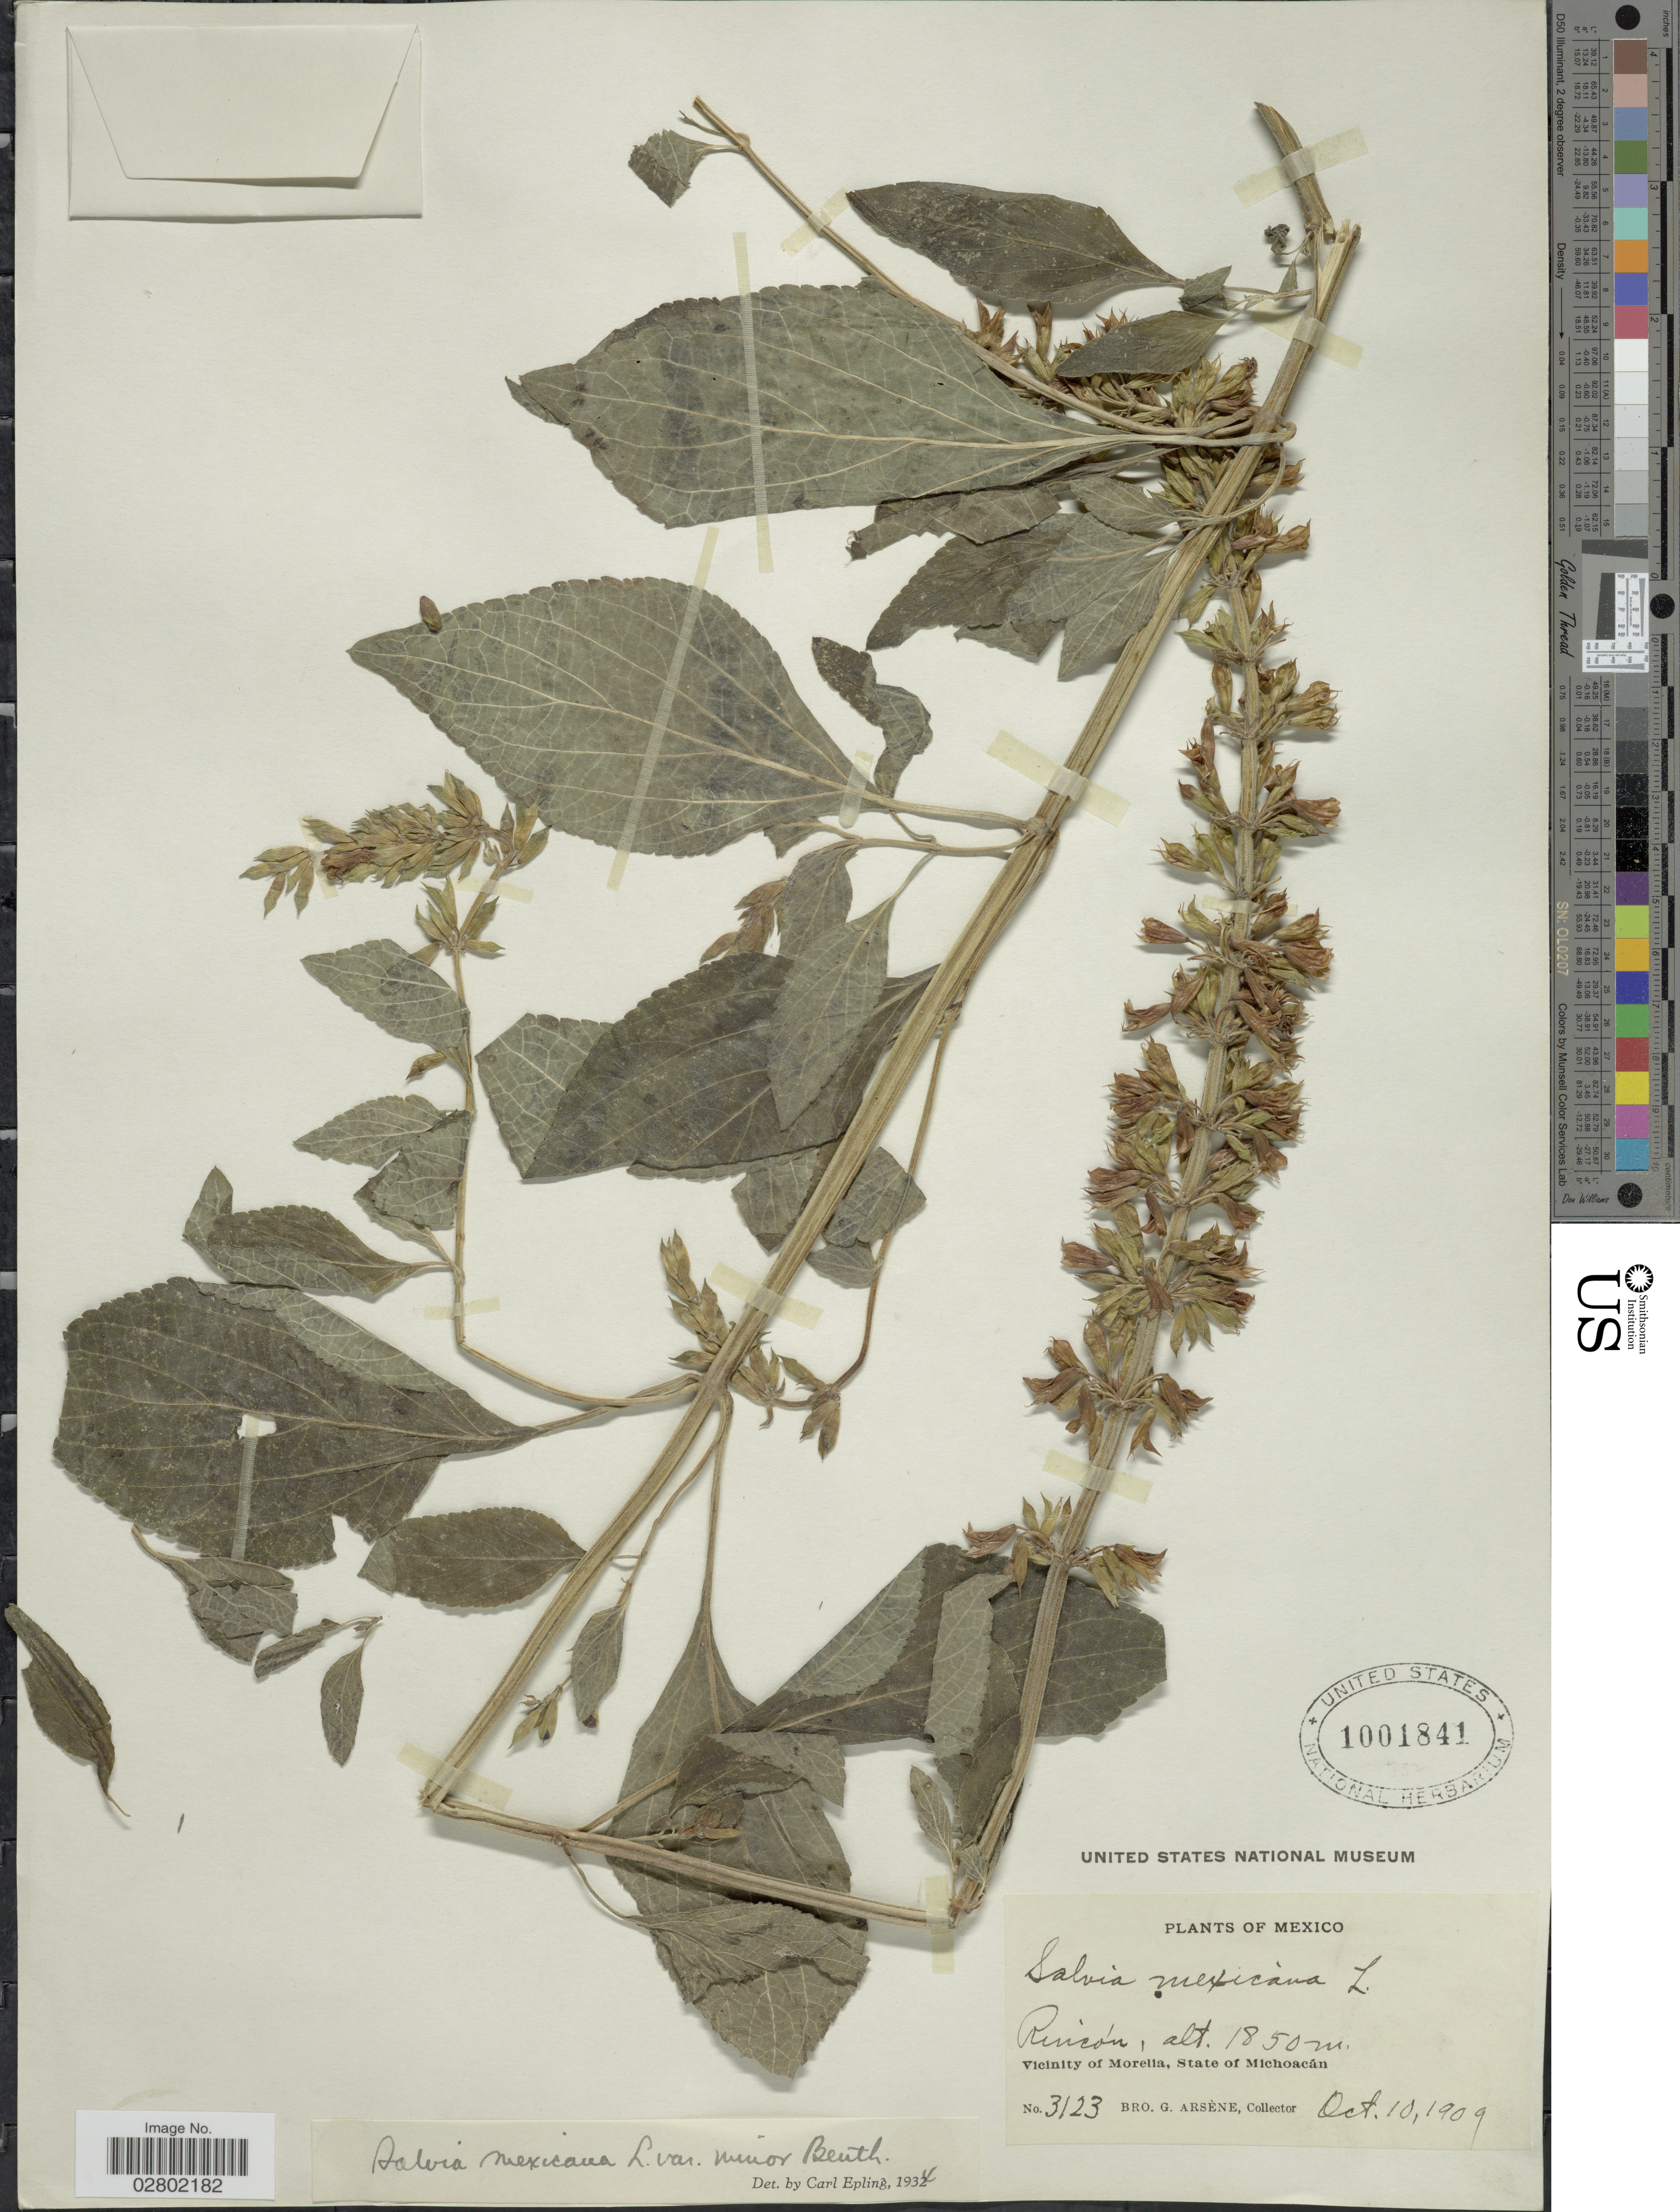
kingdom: Plantae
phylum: Tracheophyta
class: Magnoliopsida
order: Lamiales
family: Lamiaceae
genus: Salvia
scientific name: Salvia mexicana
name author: L.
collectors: Bro. G. Arsène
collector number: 3123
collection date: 1909-10-10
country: Mexico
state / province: Michoacán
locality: Rincón, Vicinity of Morelia.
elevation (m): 1850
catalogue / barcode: US 1001841